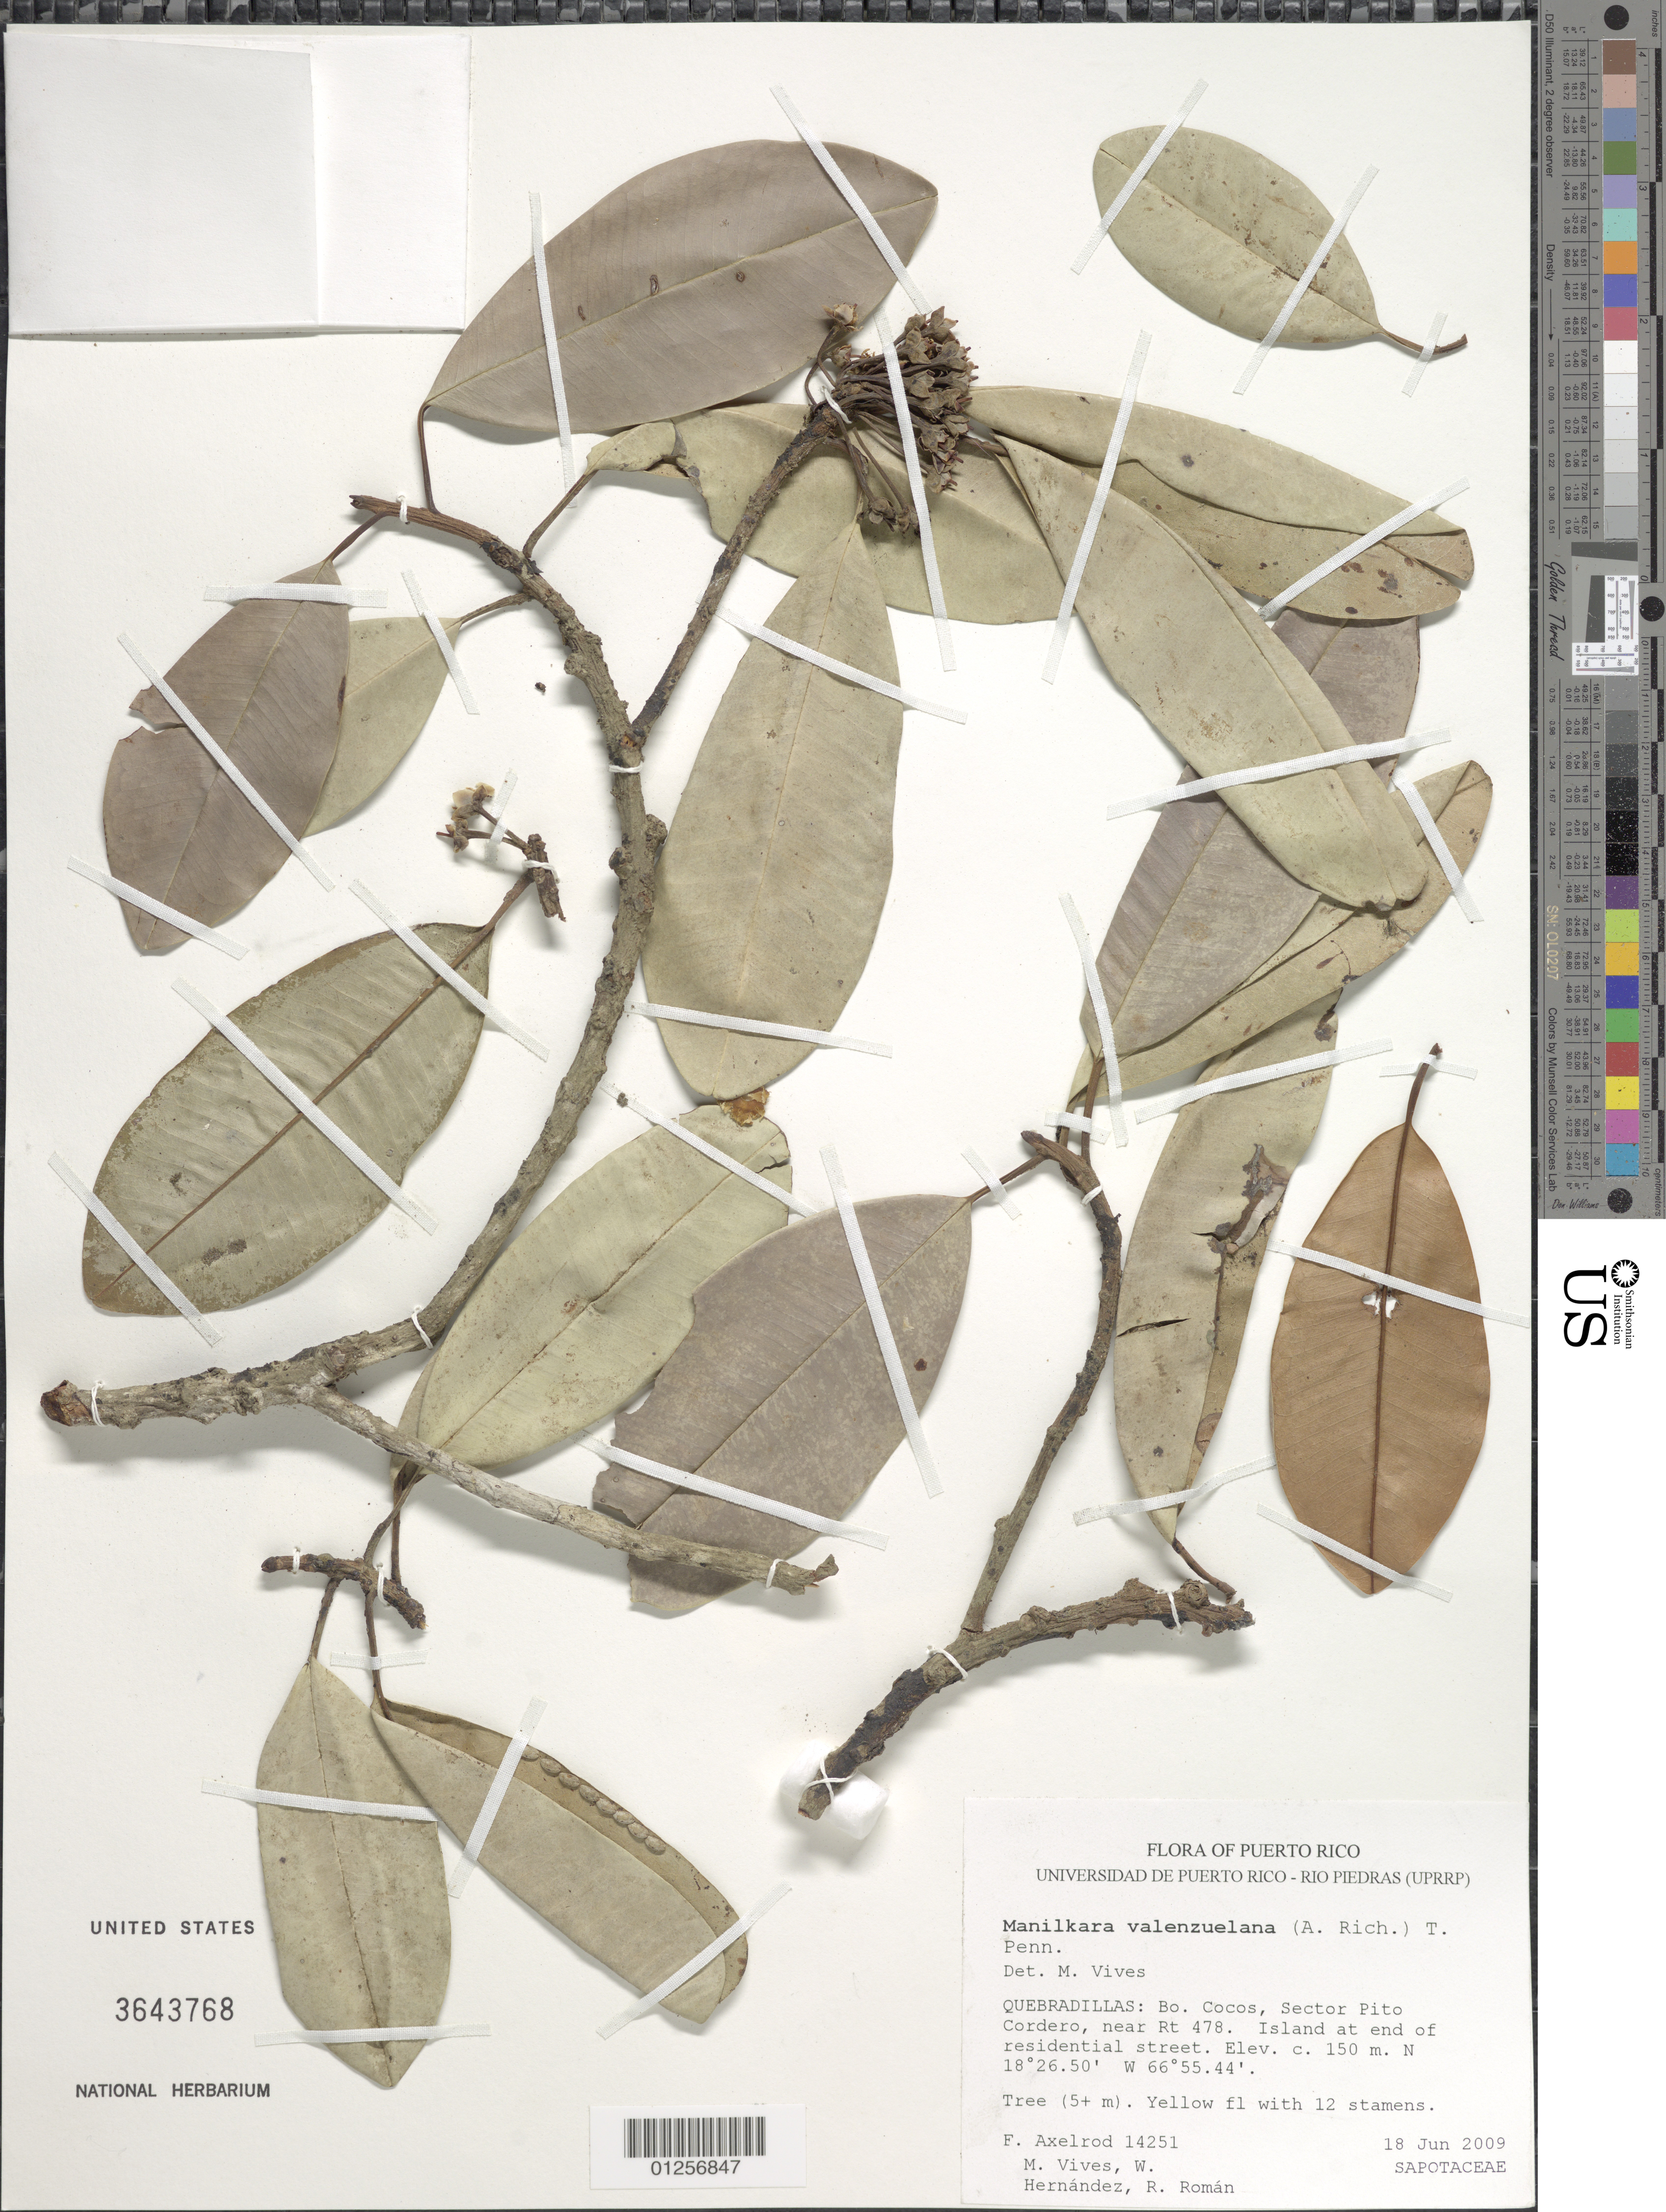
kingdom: Plantae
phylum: Tracheophyta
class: Magnoliopsida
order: Ericales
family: Sapotaceae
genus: Manilkara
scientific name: Manilkara valenzuelana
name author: (A. Rich.) T.D. Penn.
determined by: Vives, M.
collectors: F. S. Axelrod, M. Vives, W. Hernández & R. Román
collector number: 14251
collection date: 2009-06-18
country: Puerto Rico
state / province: Quebradillas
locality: Bo. Cocos, Sector Pito Cordero, near Rt. 478, island at end of residential street.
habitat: Island at end of residential street.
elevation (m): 150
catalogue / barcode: US 3643768